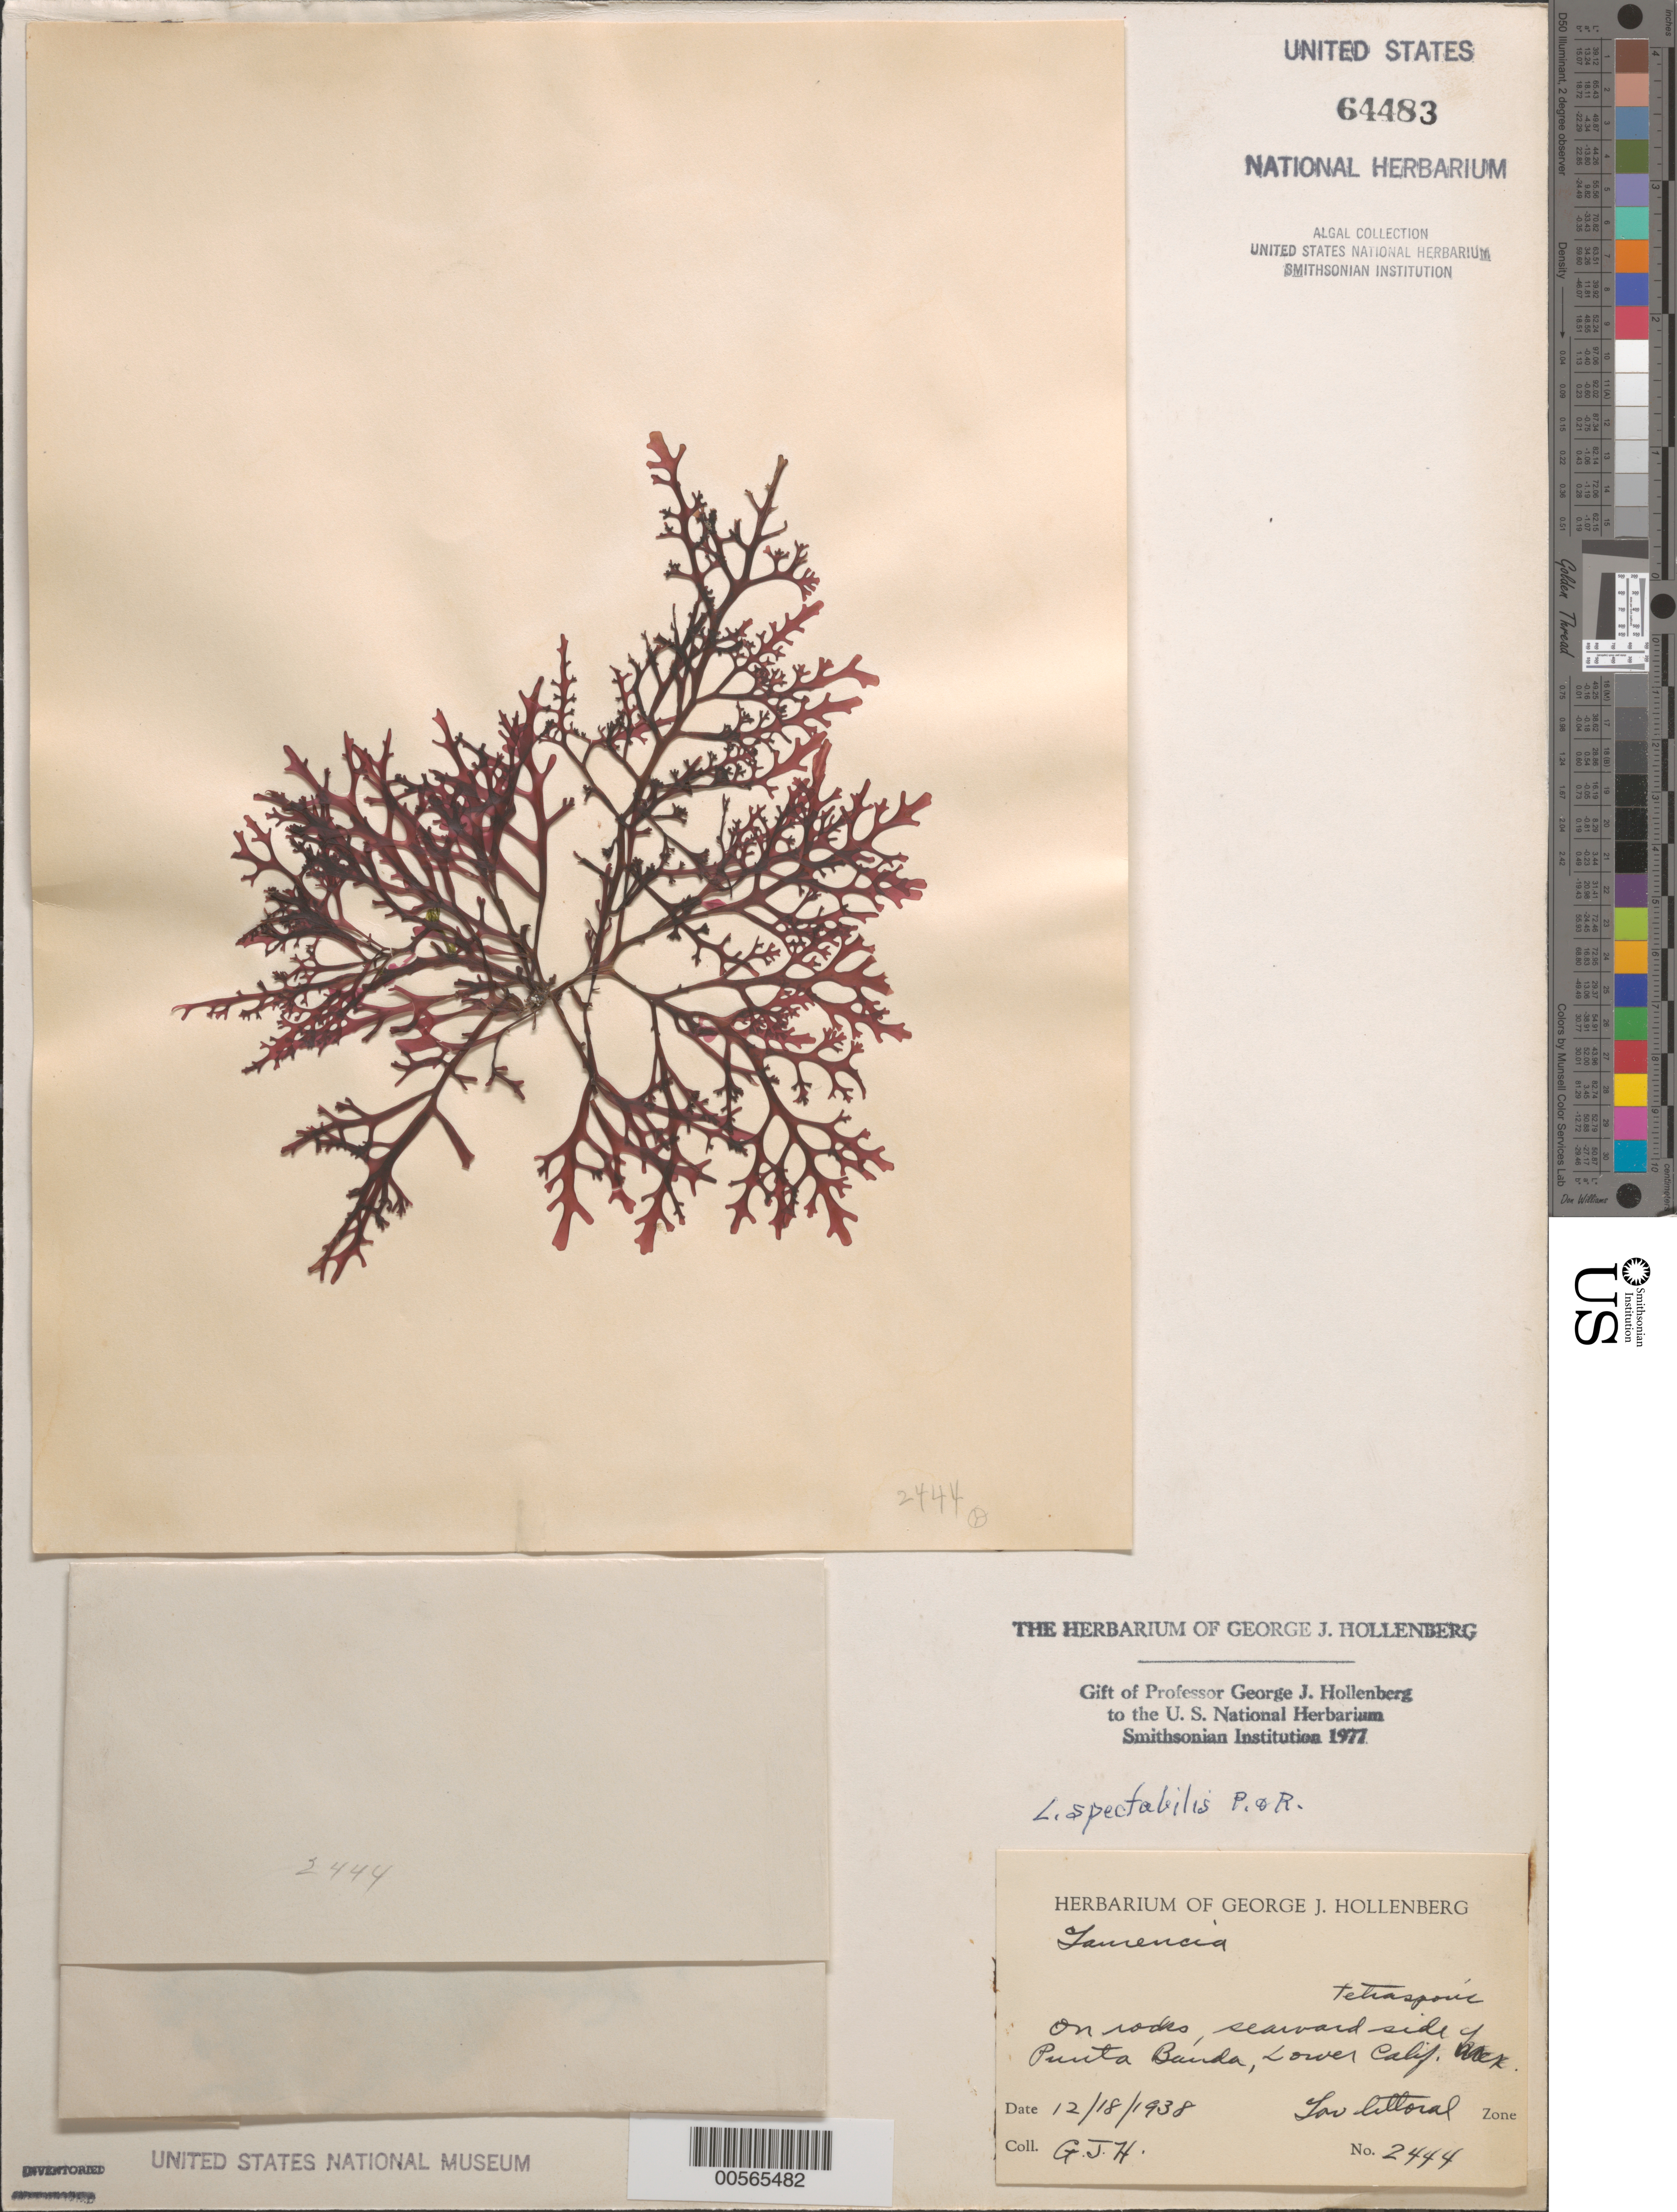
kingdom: Plantae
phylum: Rhodophyta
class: Florideophyceae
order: Ceramiales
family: Rhodomelaceae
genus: Osmundea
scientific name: Osmundea spectabilis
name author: (Postels & Rupr.) K.W. Nam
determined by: Algae name updating Project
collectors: G. Hollenberg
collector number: GJH 2444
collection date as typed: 18 Dec 1938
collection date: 1938-12-18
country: Mexico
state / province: Baja California Norte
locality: Seaward side of Punta Banda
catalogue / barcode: US 64483